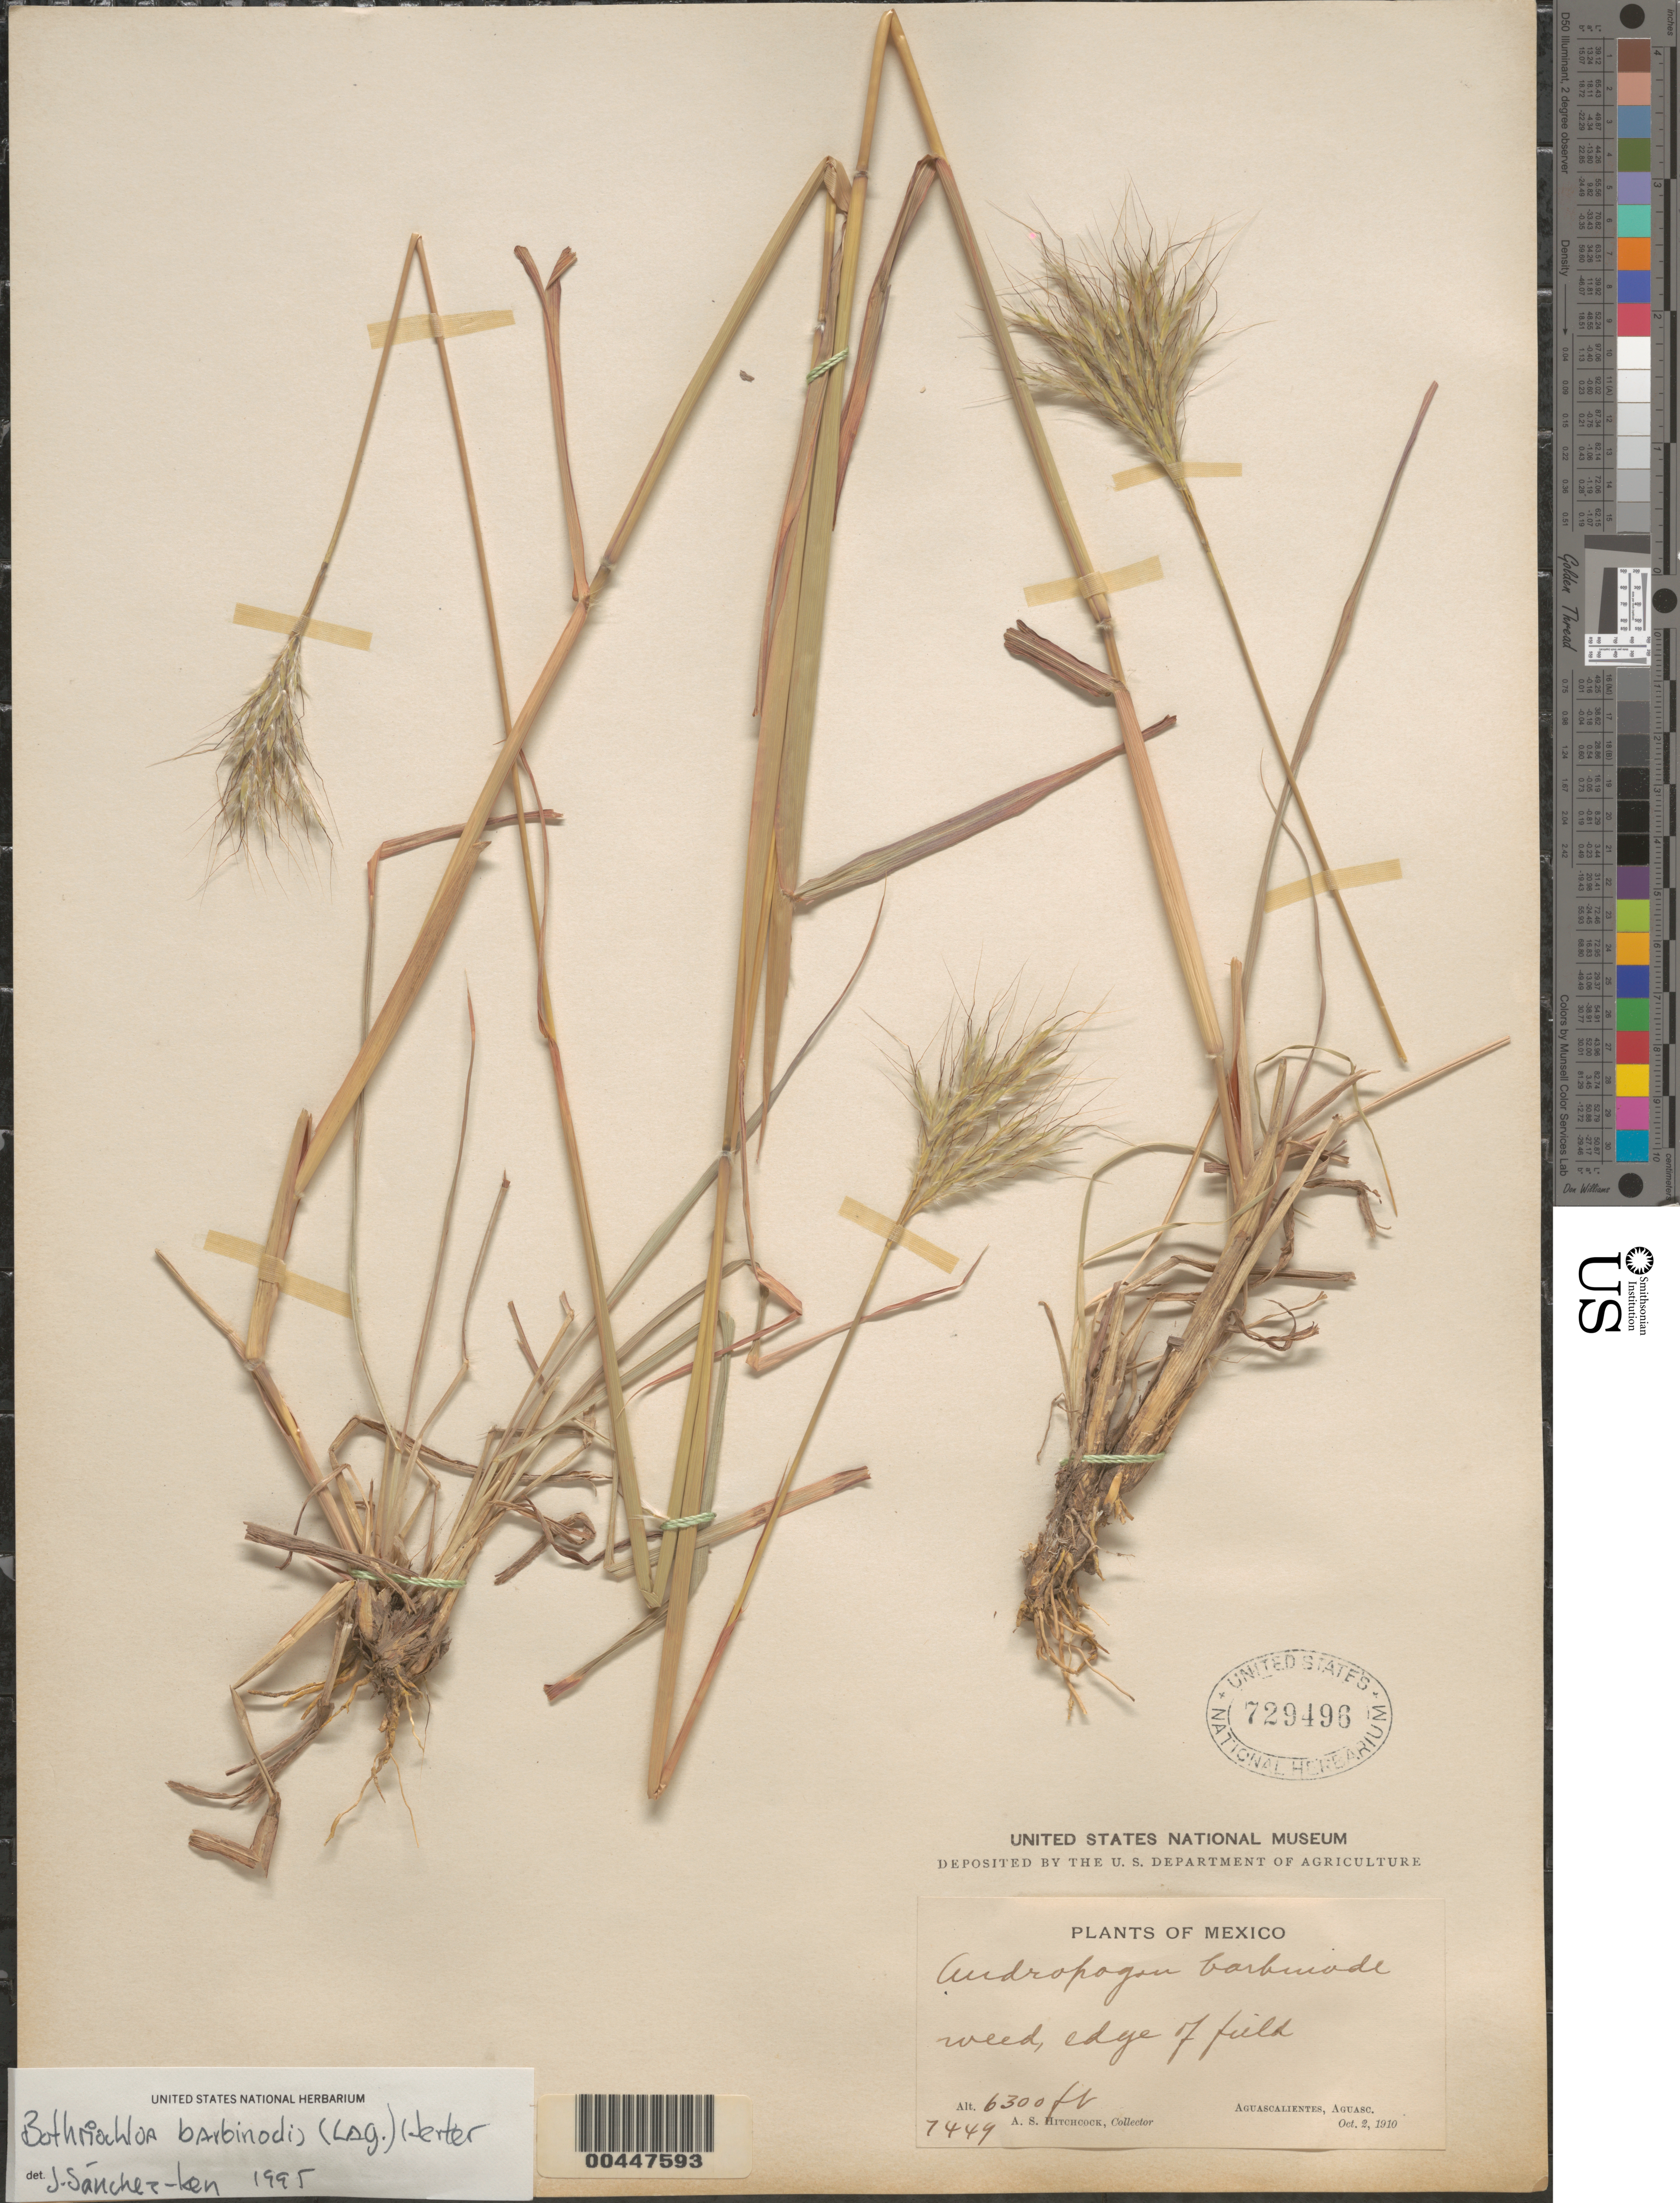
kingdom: Plantae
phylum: Tracheophyta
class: Liliopsida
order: Poales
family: Poaceae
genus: Bothriochloa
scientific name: Bothriochloa barbinodis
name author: (Lag.) Herter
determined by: Sánchez-Ken, J. G.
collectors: A. S. Hitchcock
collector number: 7449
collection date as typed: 2 Oct 1910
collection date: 1910-10-02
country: Mexico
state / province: Aguascalientes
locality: Aguascalientes, edge of field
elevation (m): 1920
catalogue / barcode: US 729496